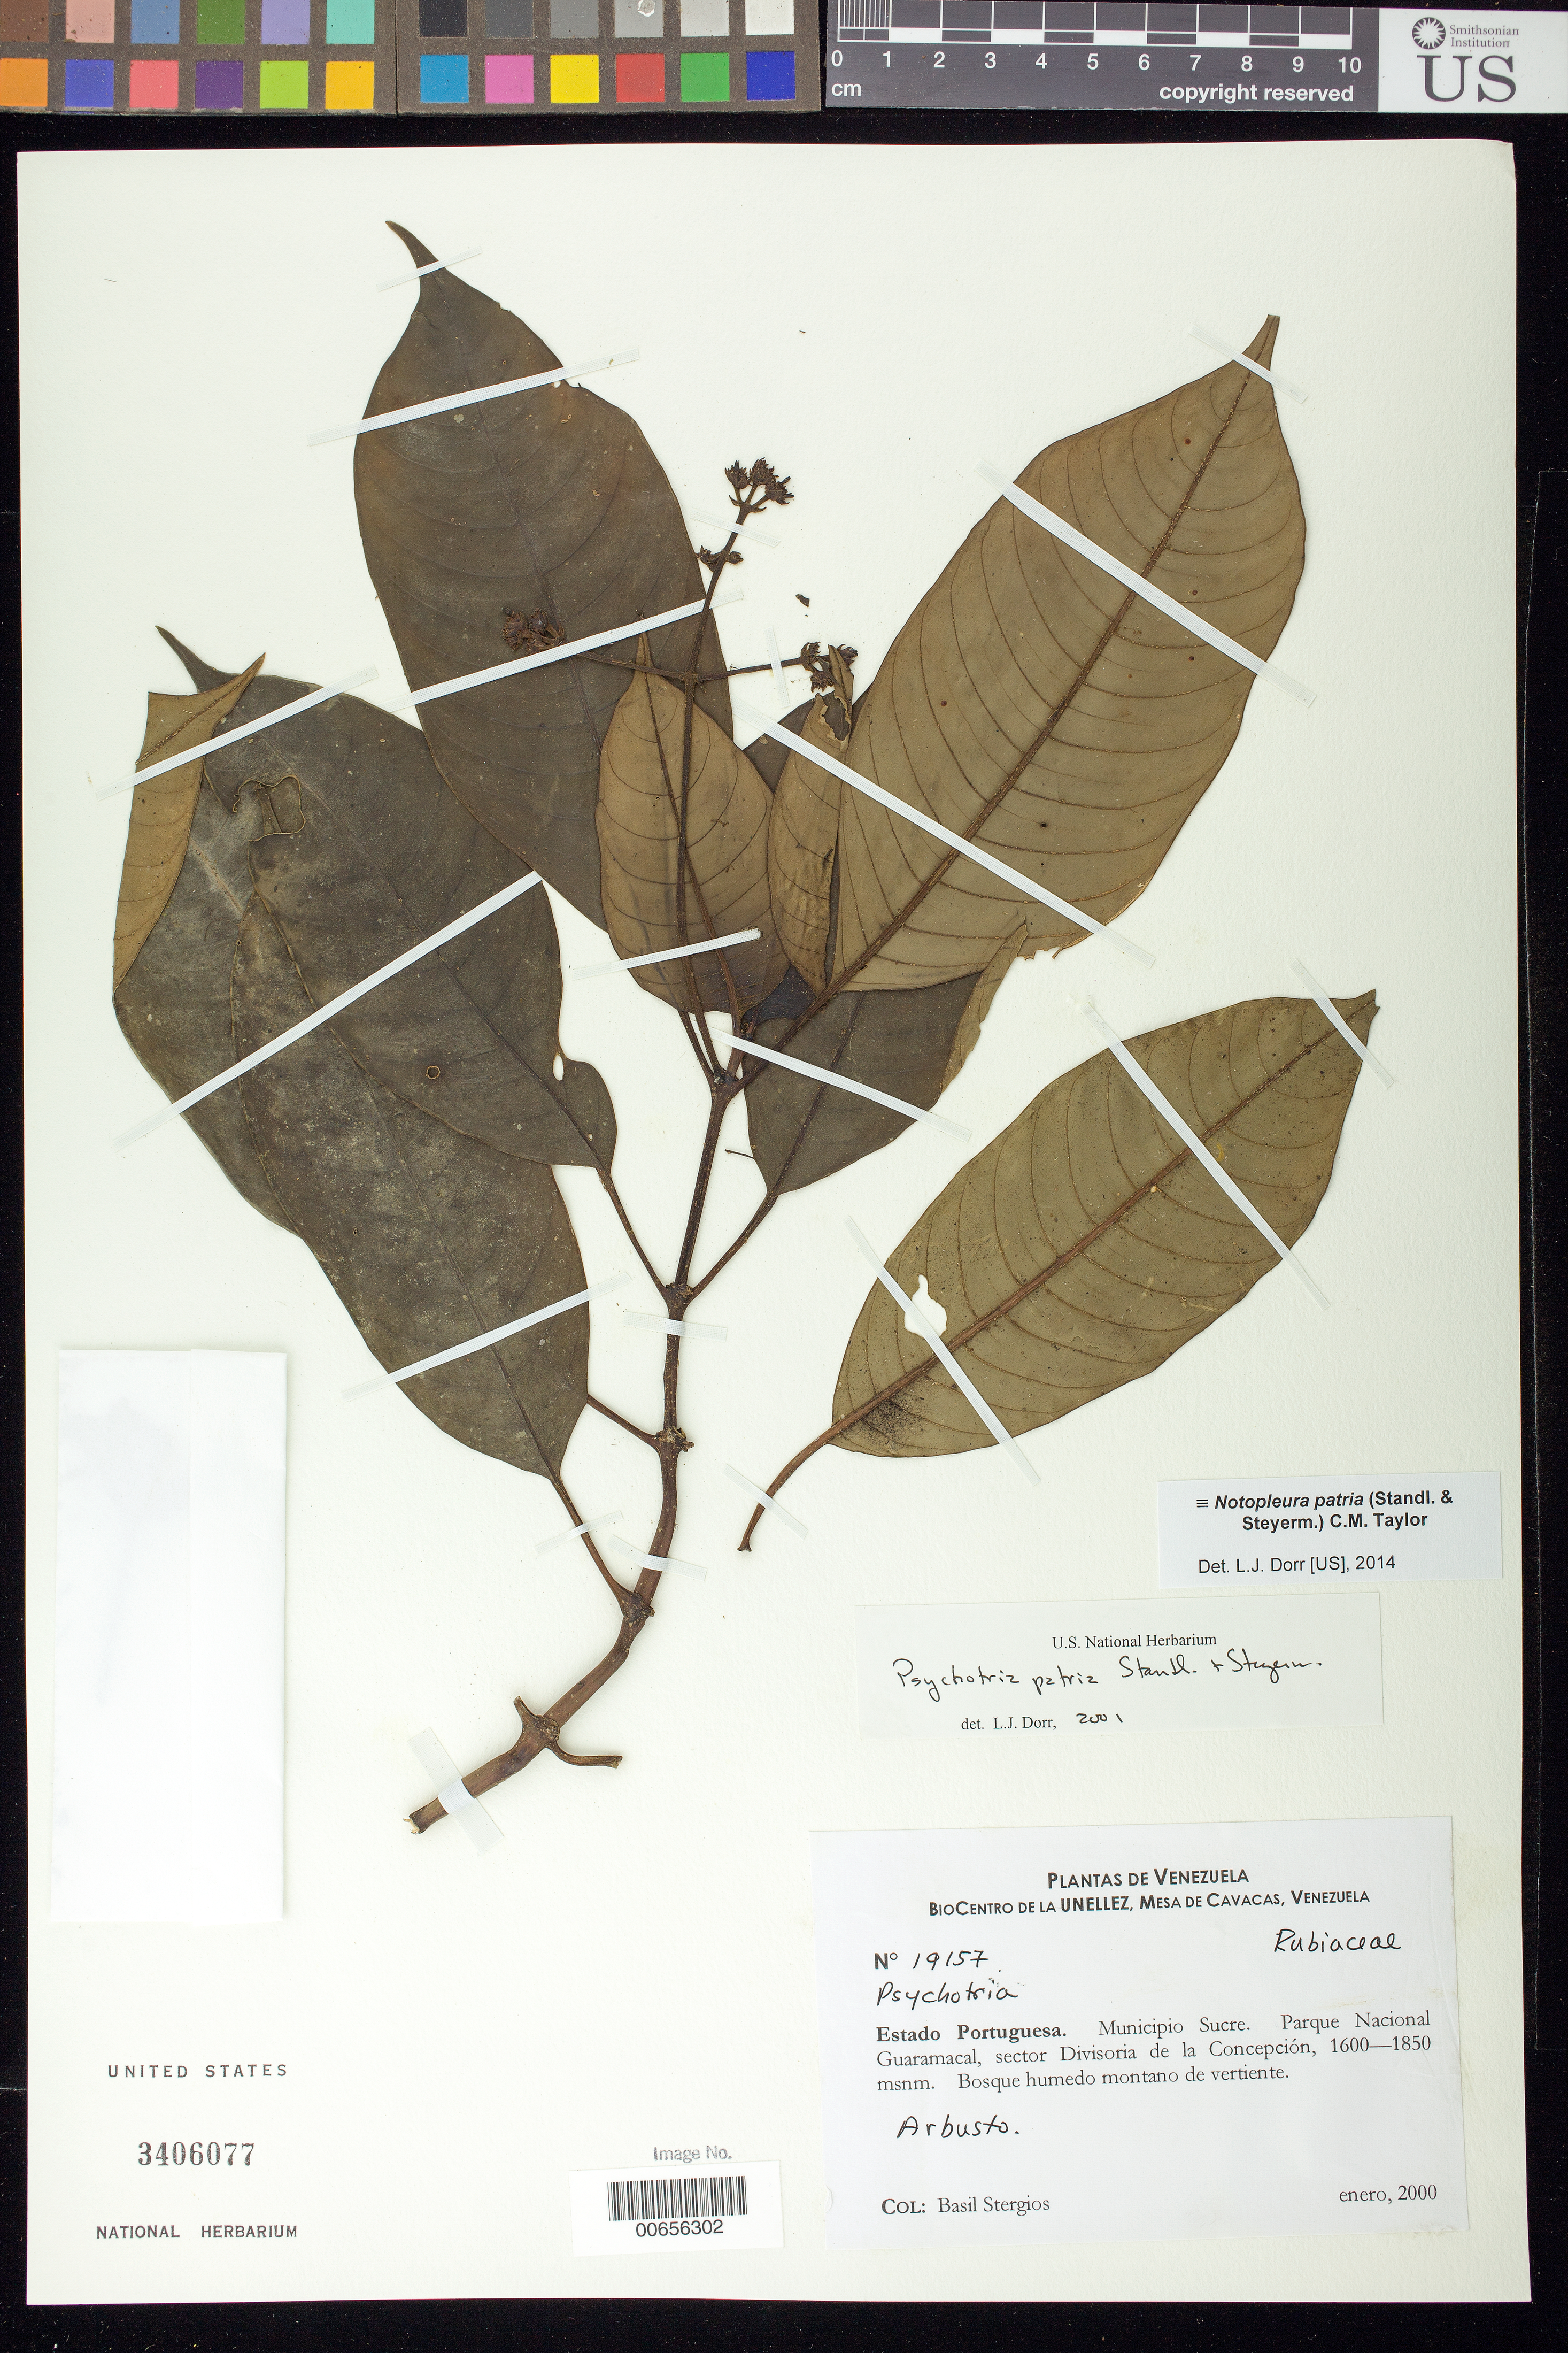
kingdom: Plantae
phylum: Tracheophyta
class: Magnoliopsida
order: Gentianales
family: Rubiaceae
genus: Notopleura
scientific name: Notopleura patria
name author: (Standl. & Styerm.) C.M. Taylor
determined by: Dorr, L. J., (BOT), Smithsonian Institution - National Museum of Natural History (UNITED STATES)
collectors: B. G. Stergios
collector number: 19157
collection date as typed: Jan 2000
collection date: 2000-01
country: Venezuela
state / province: Portuguesa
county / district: Sucre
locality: Parque Nacional Guaramacal, Sector La Divisoria de la Concepción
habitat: Bosque humedo montano de vertiente.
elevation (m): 1600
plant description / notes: F, MO, PORT, US, VEN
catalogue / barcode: US 3406077